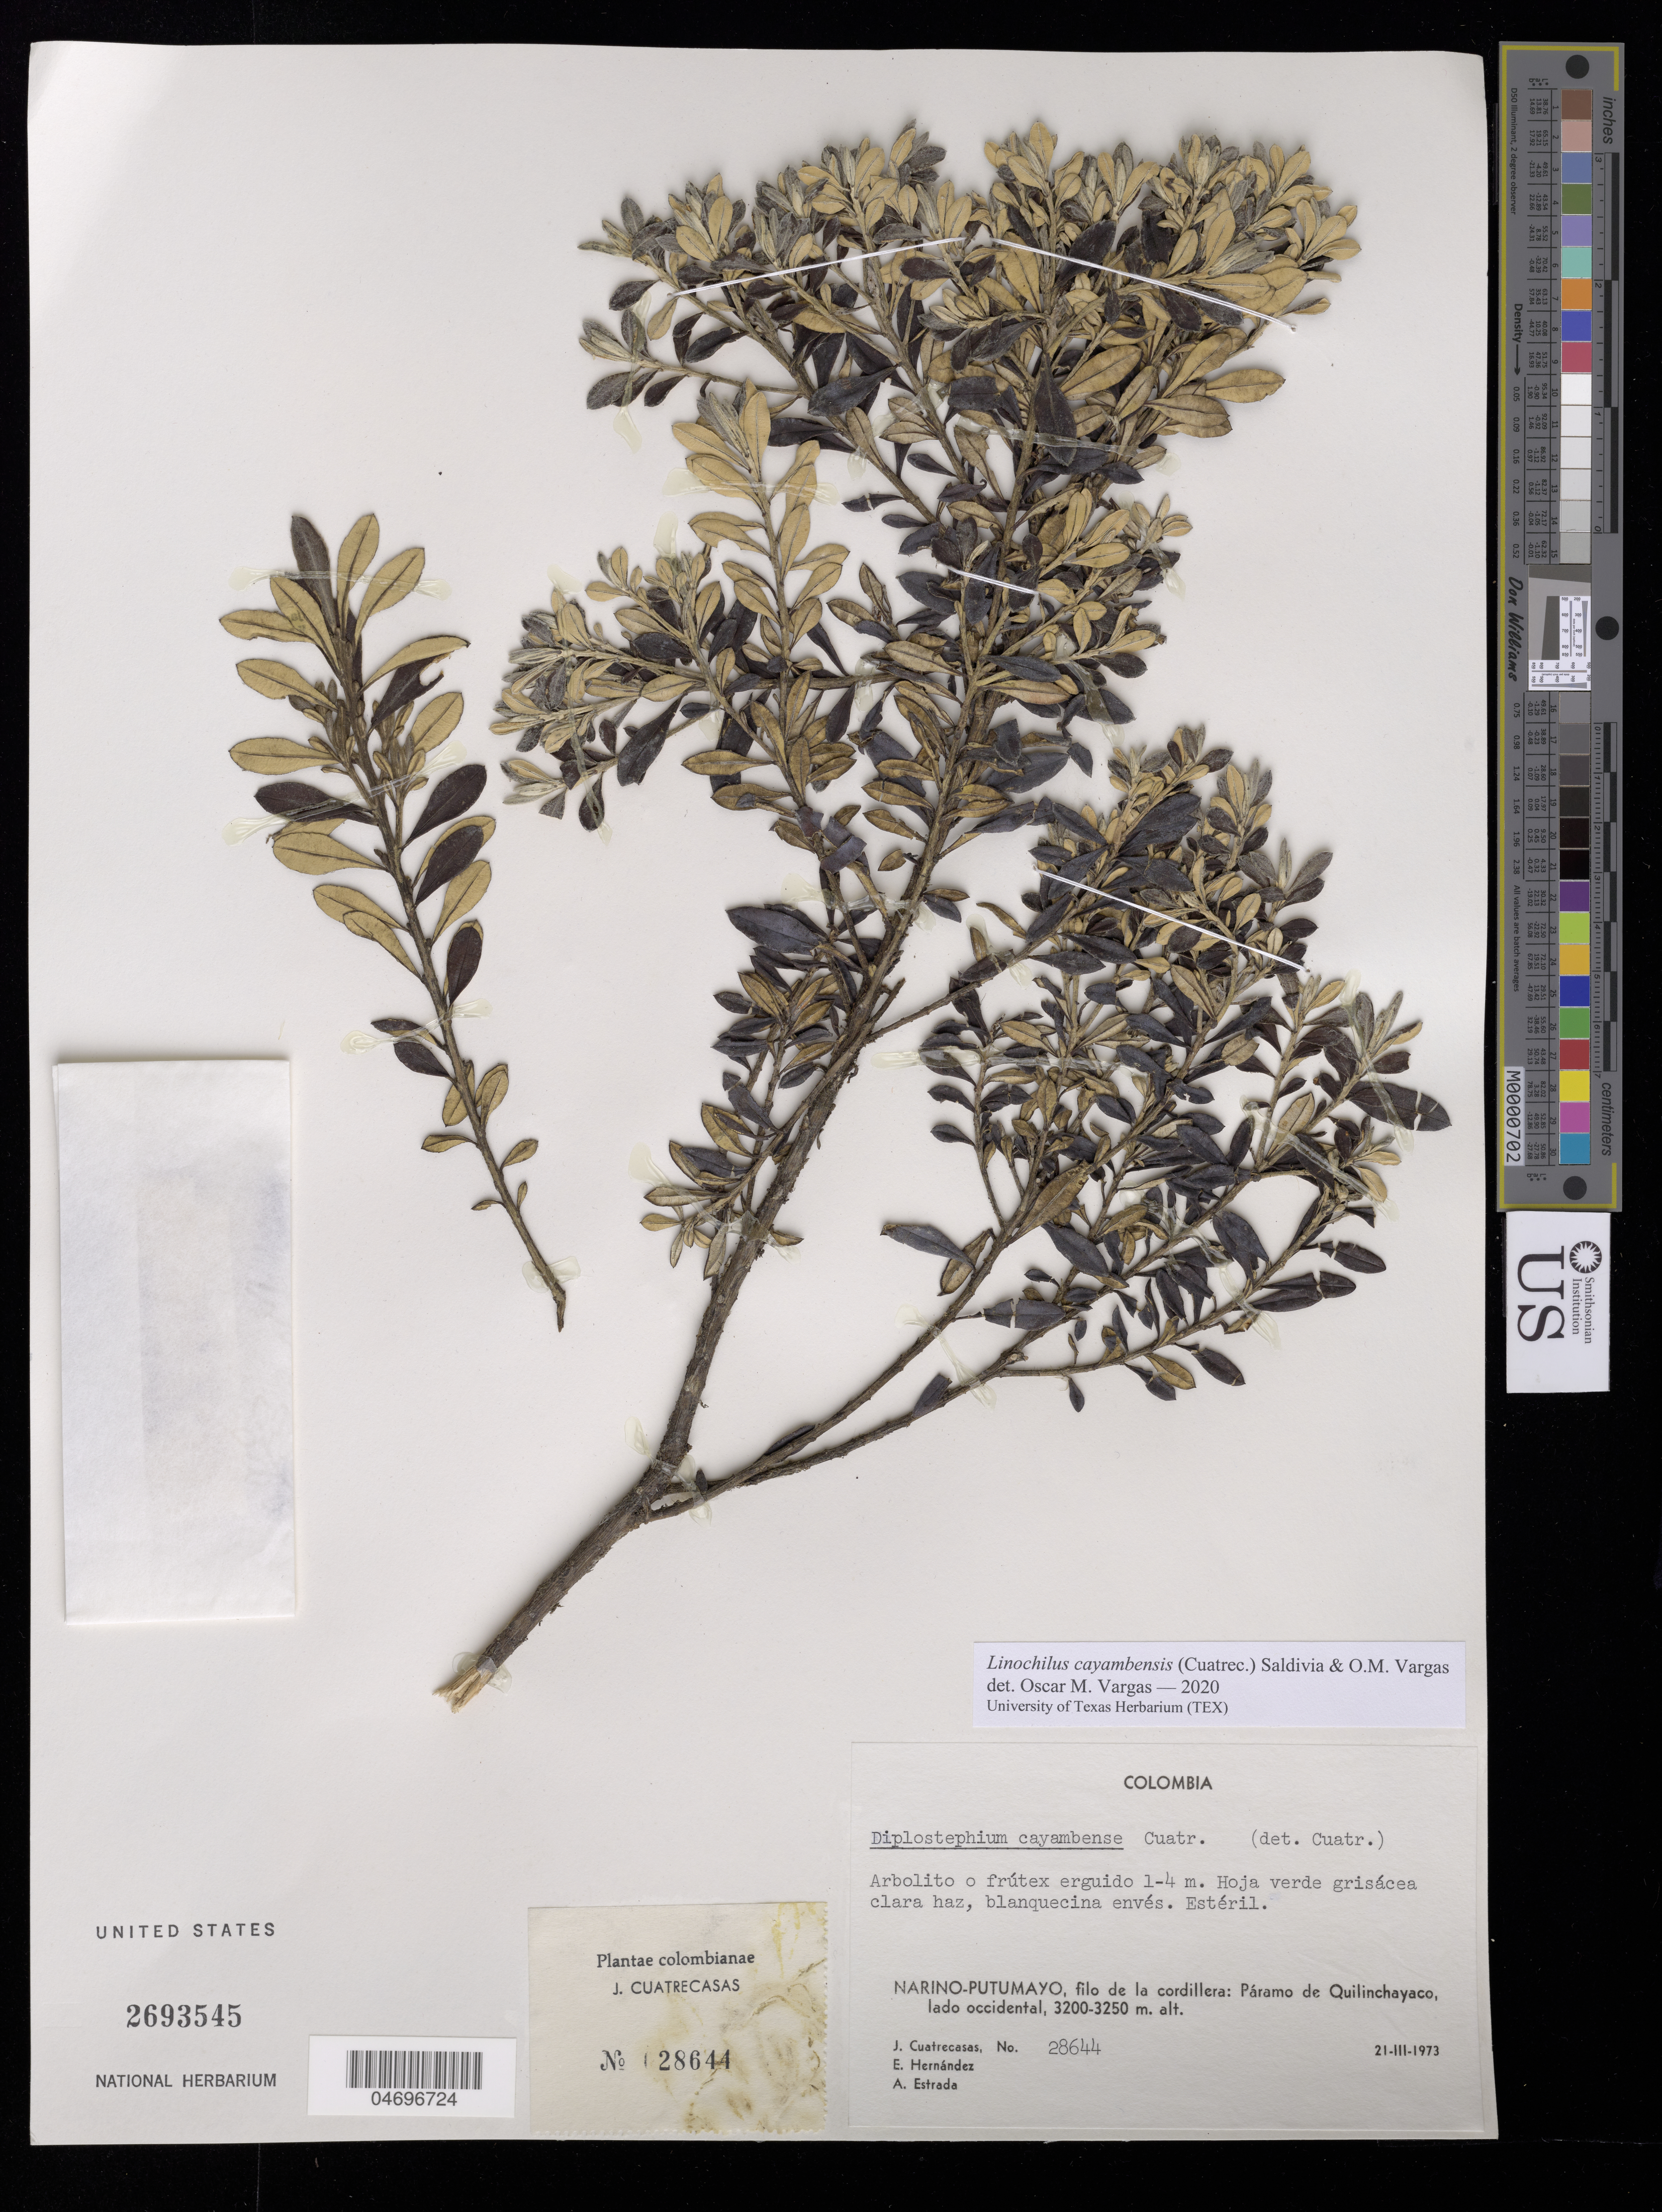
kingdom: Plantae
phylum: Tracheophyta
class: Magnoliopsida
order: Asterales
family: Asteraceae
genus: Linochilus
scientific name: Linochilus cayambensis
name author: (Cuatrec.) Saldivia & O.M. Vargas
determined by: Vargas, Oscar M.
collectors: J. Cuatrecasas, E. Hernández & A. Estrada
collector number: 28644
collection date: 1973-03-21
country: Colombia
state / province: Nariño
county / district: Nariño-Putumayo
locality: Paramo de Quilinchayaco. Filo de La Cordillera, Páramo de Quilinchayaco, Lado Oriental.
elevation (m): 3200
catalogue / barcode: US 2693545